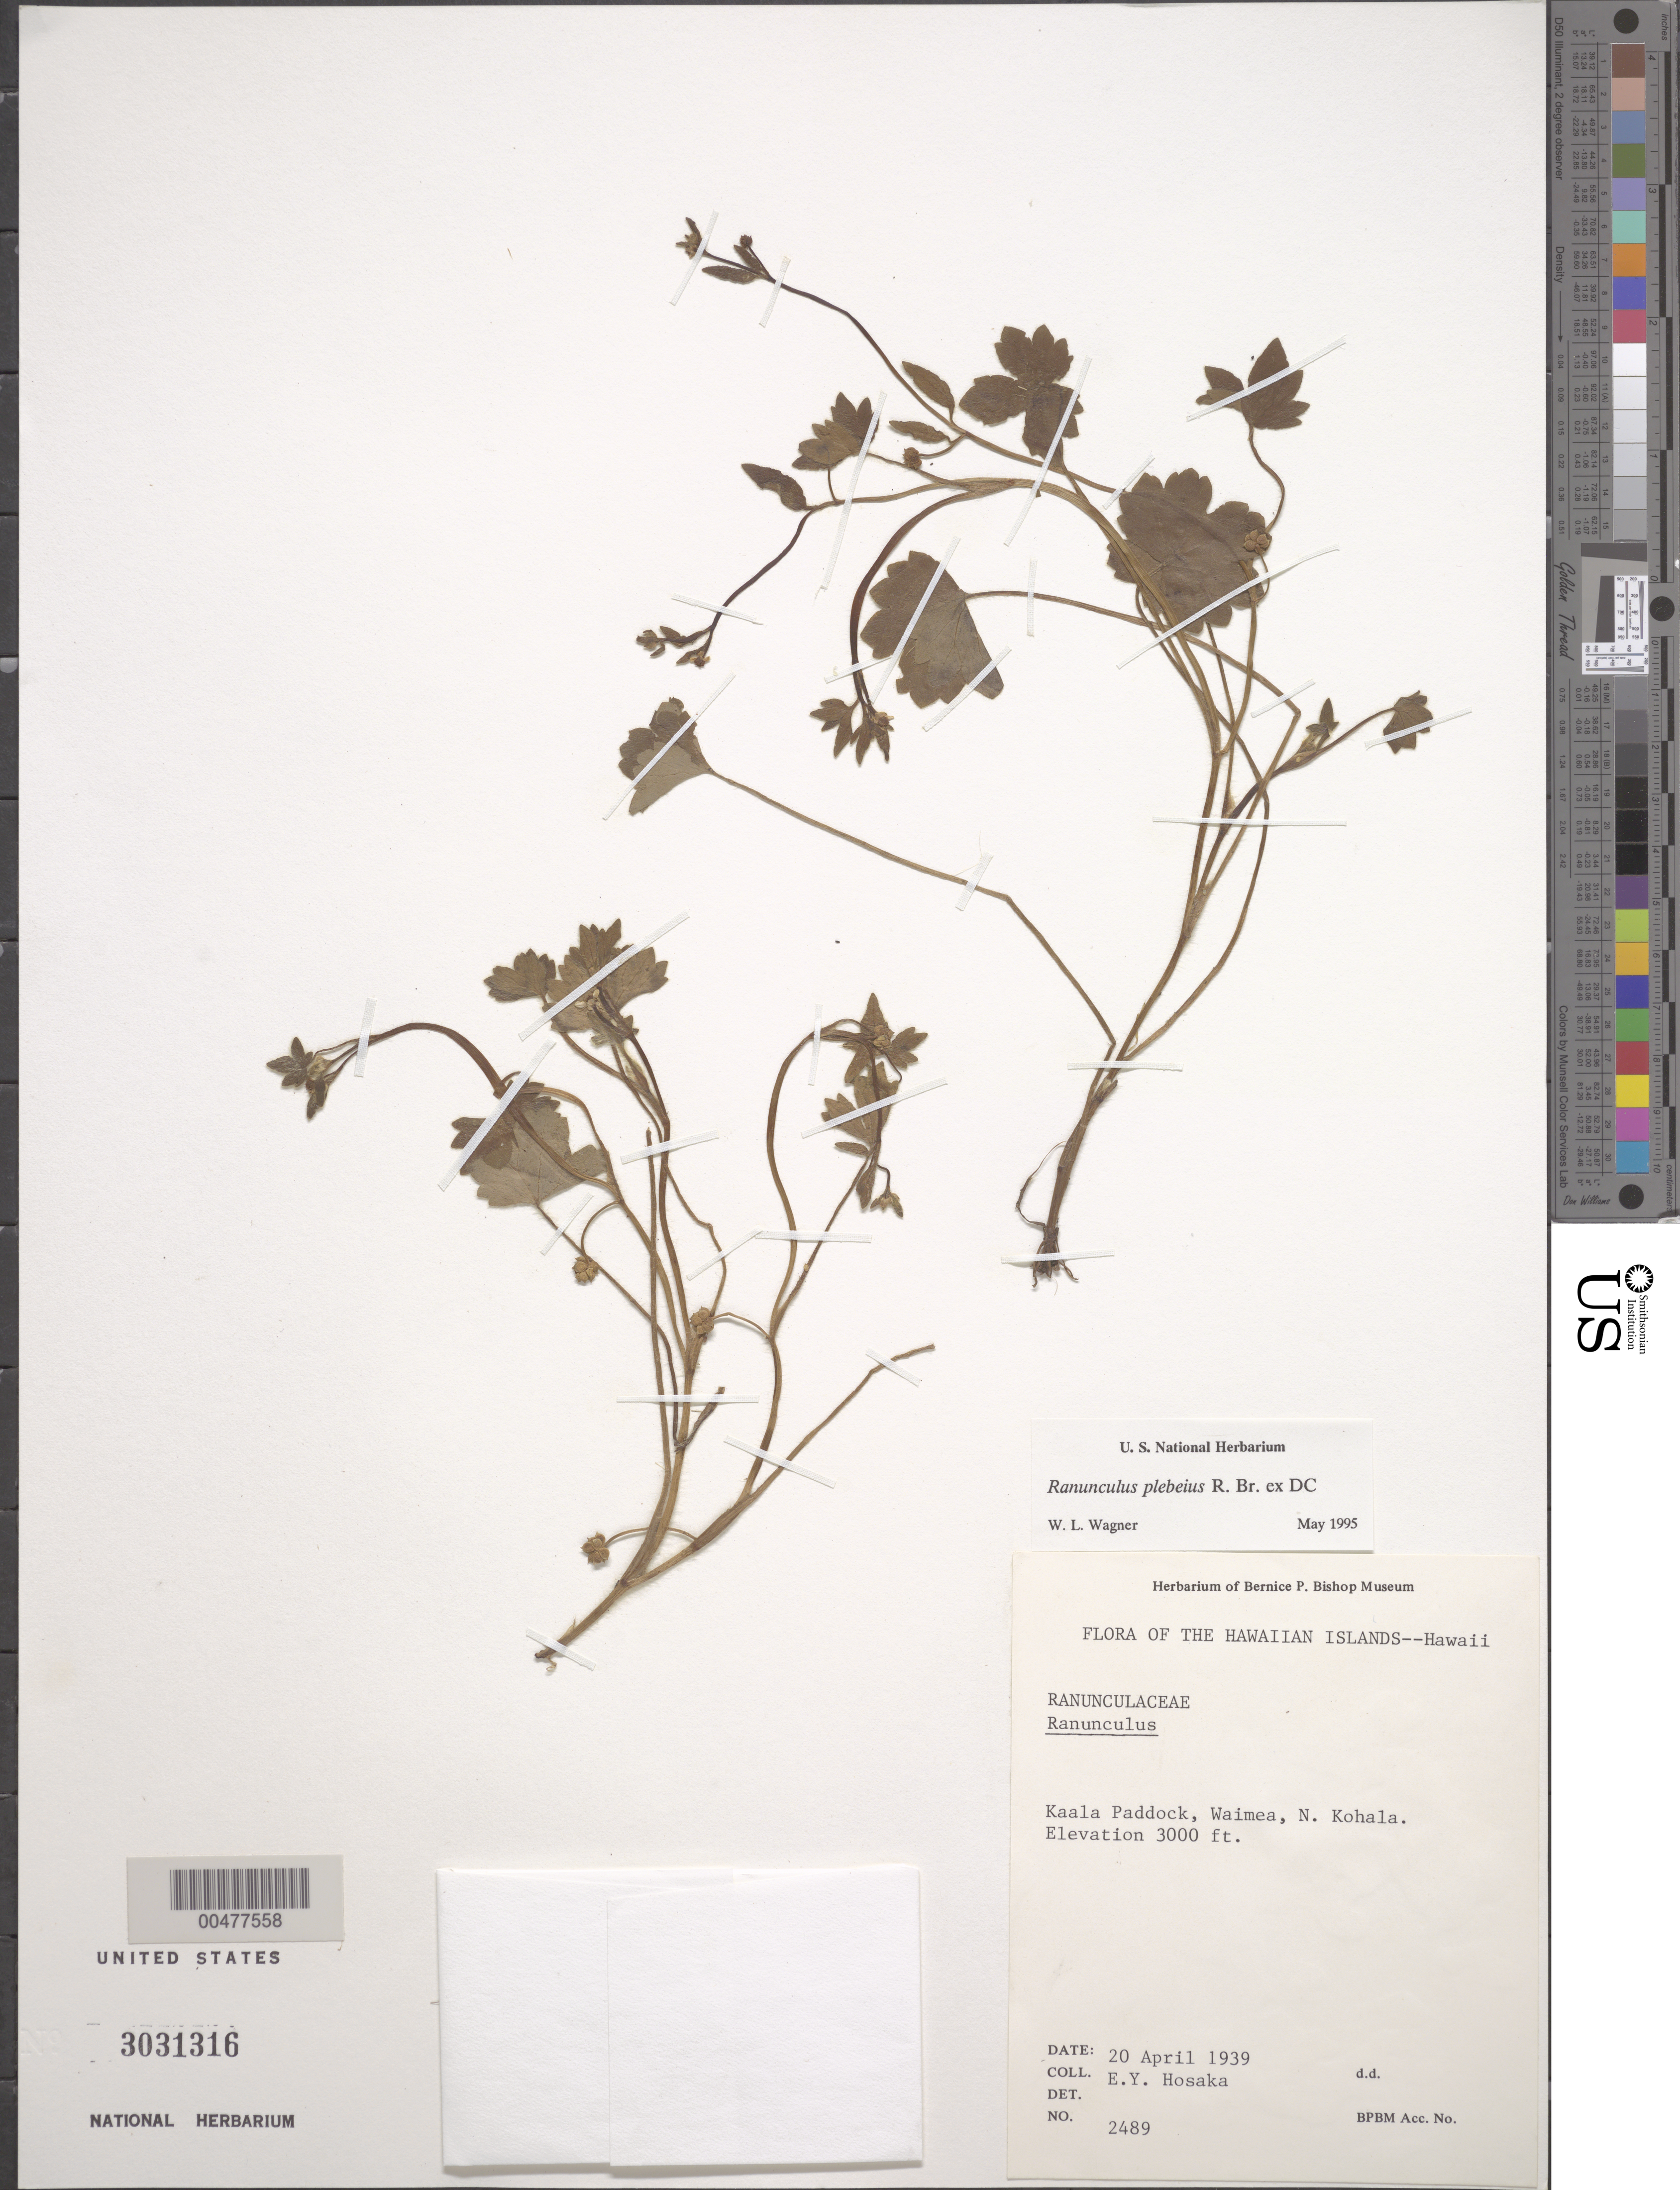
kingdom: Plantae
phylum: Tracheophyta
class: Magnoliopsida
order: Ranunculales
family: Ranunculaceae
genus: Ranunculus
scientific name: Ranunculus plebeius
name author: R. Br. ex DC.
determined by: Wagner, W. L., (BOT), Smithsonian Institution - National Museum of Natural History (UNITED STATES)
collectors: E. Y. Hosaka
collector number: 2489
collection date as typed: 20 Apr 1939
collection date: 1939-04-20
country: United States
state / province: Hawaii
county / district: Hawaii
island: Hawaii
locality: Kaala Paddock, Waimea, N. Kohala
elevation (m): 914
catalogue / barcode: US 3031316